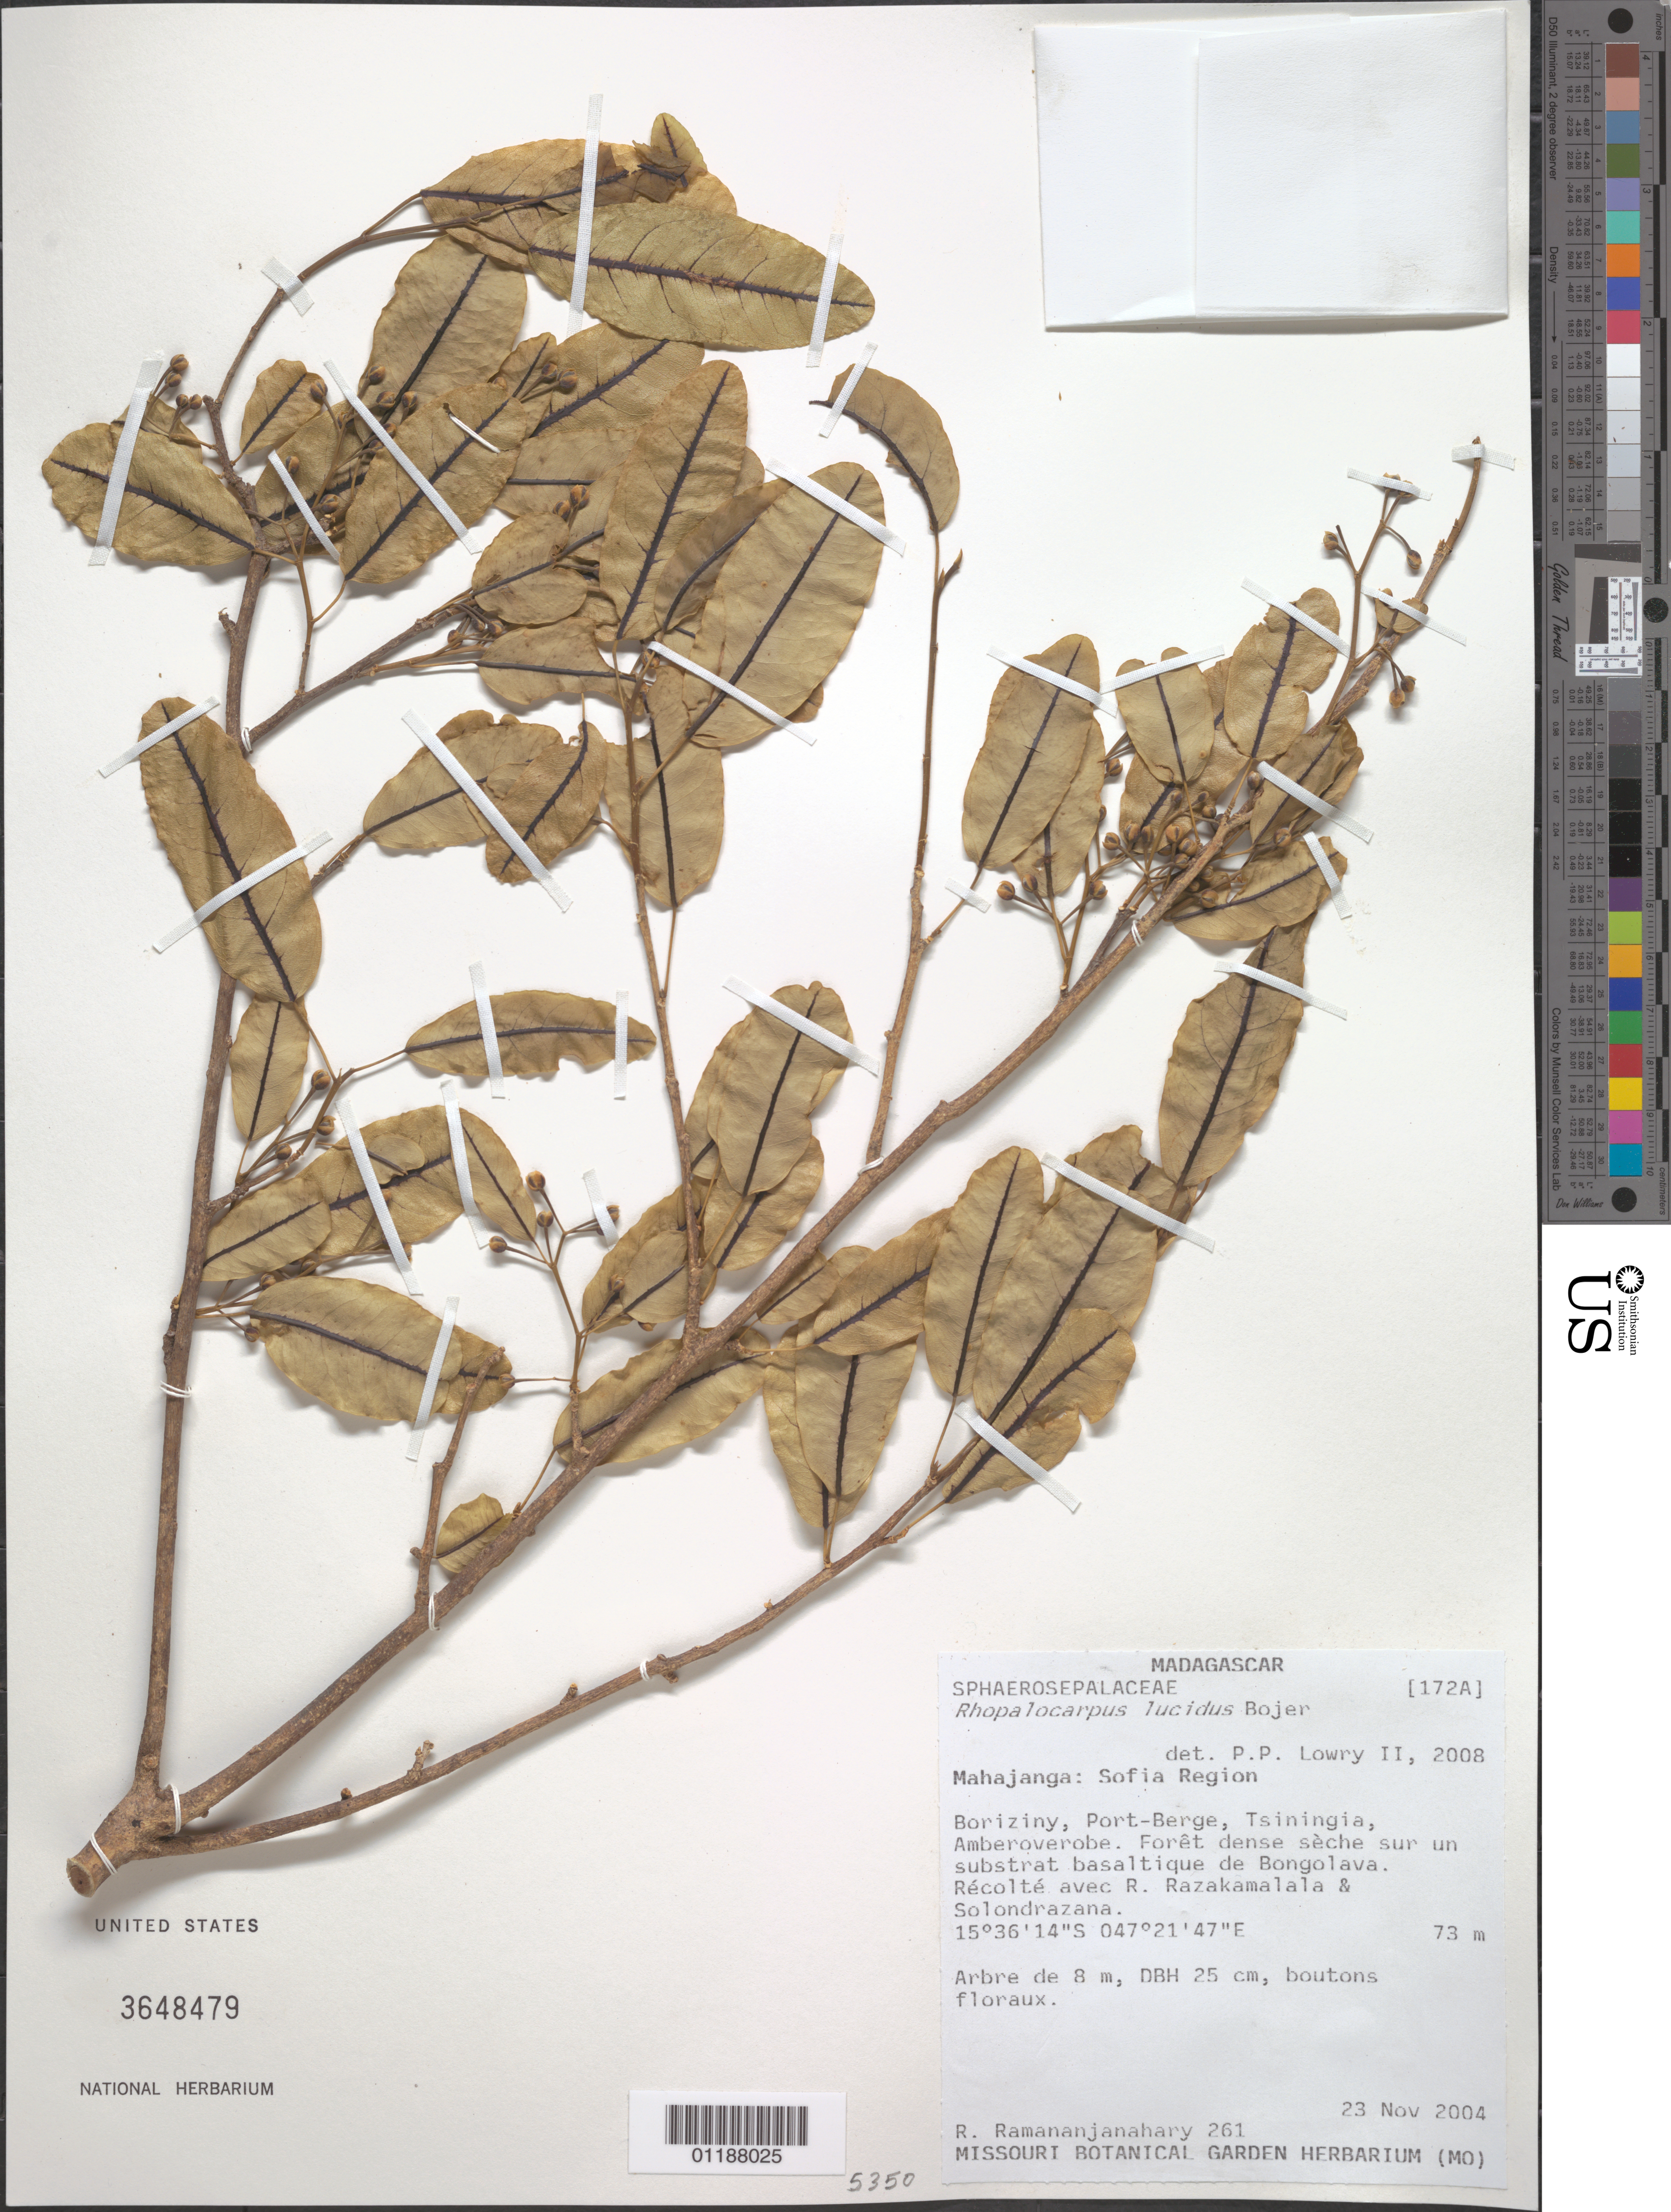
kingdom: Plantae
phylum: Tracheophyta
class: Magnoliopsida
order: Malvales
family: Sphaerosepalaceae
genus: Rhopalocarpus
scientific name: Rhopalocarpus lucidus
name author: Bojer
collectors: R. Ramananjanahary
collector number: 261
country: Madagascar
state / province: Sofia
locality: Boriziny, Port Berge, Tsiningia, Amberoverobe.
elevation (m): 73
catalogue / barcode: US 3648479